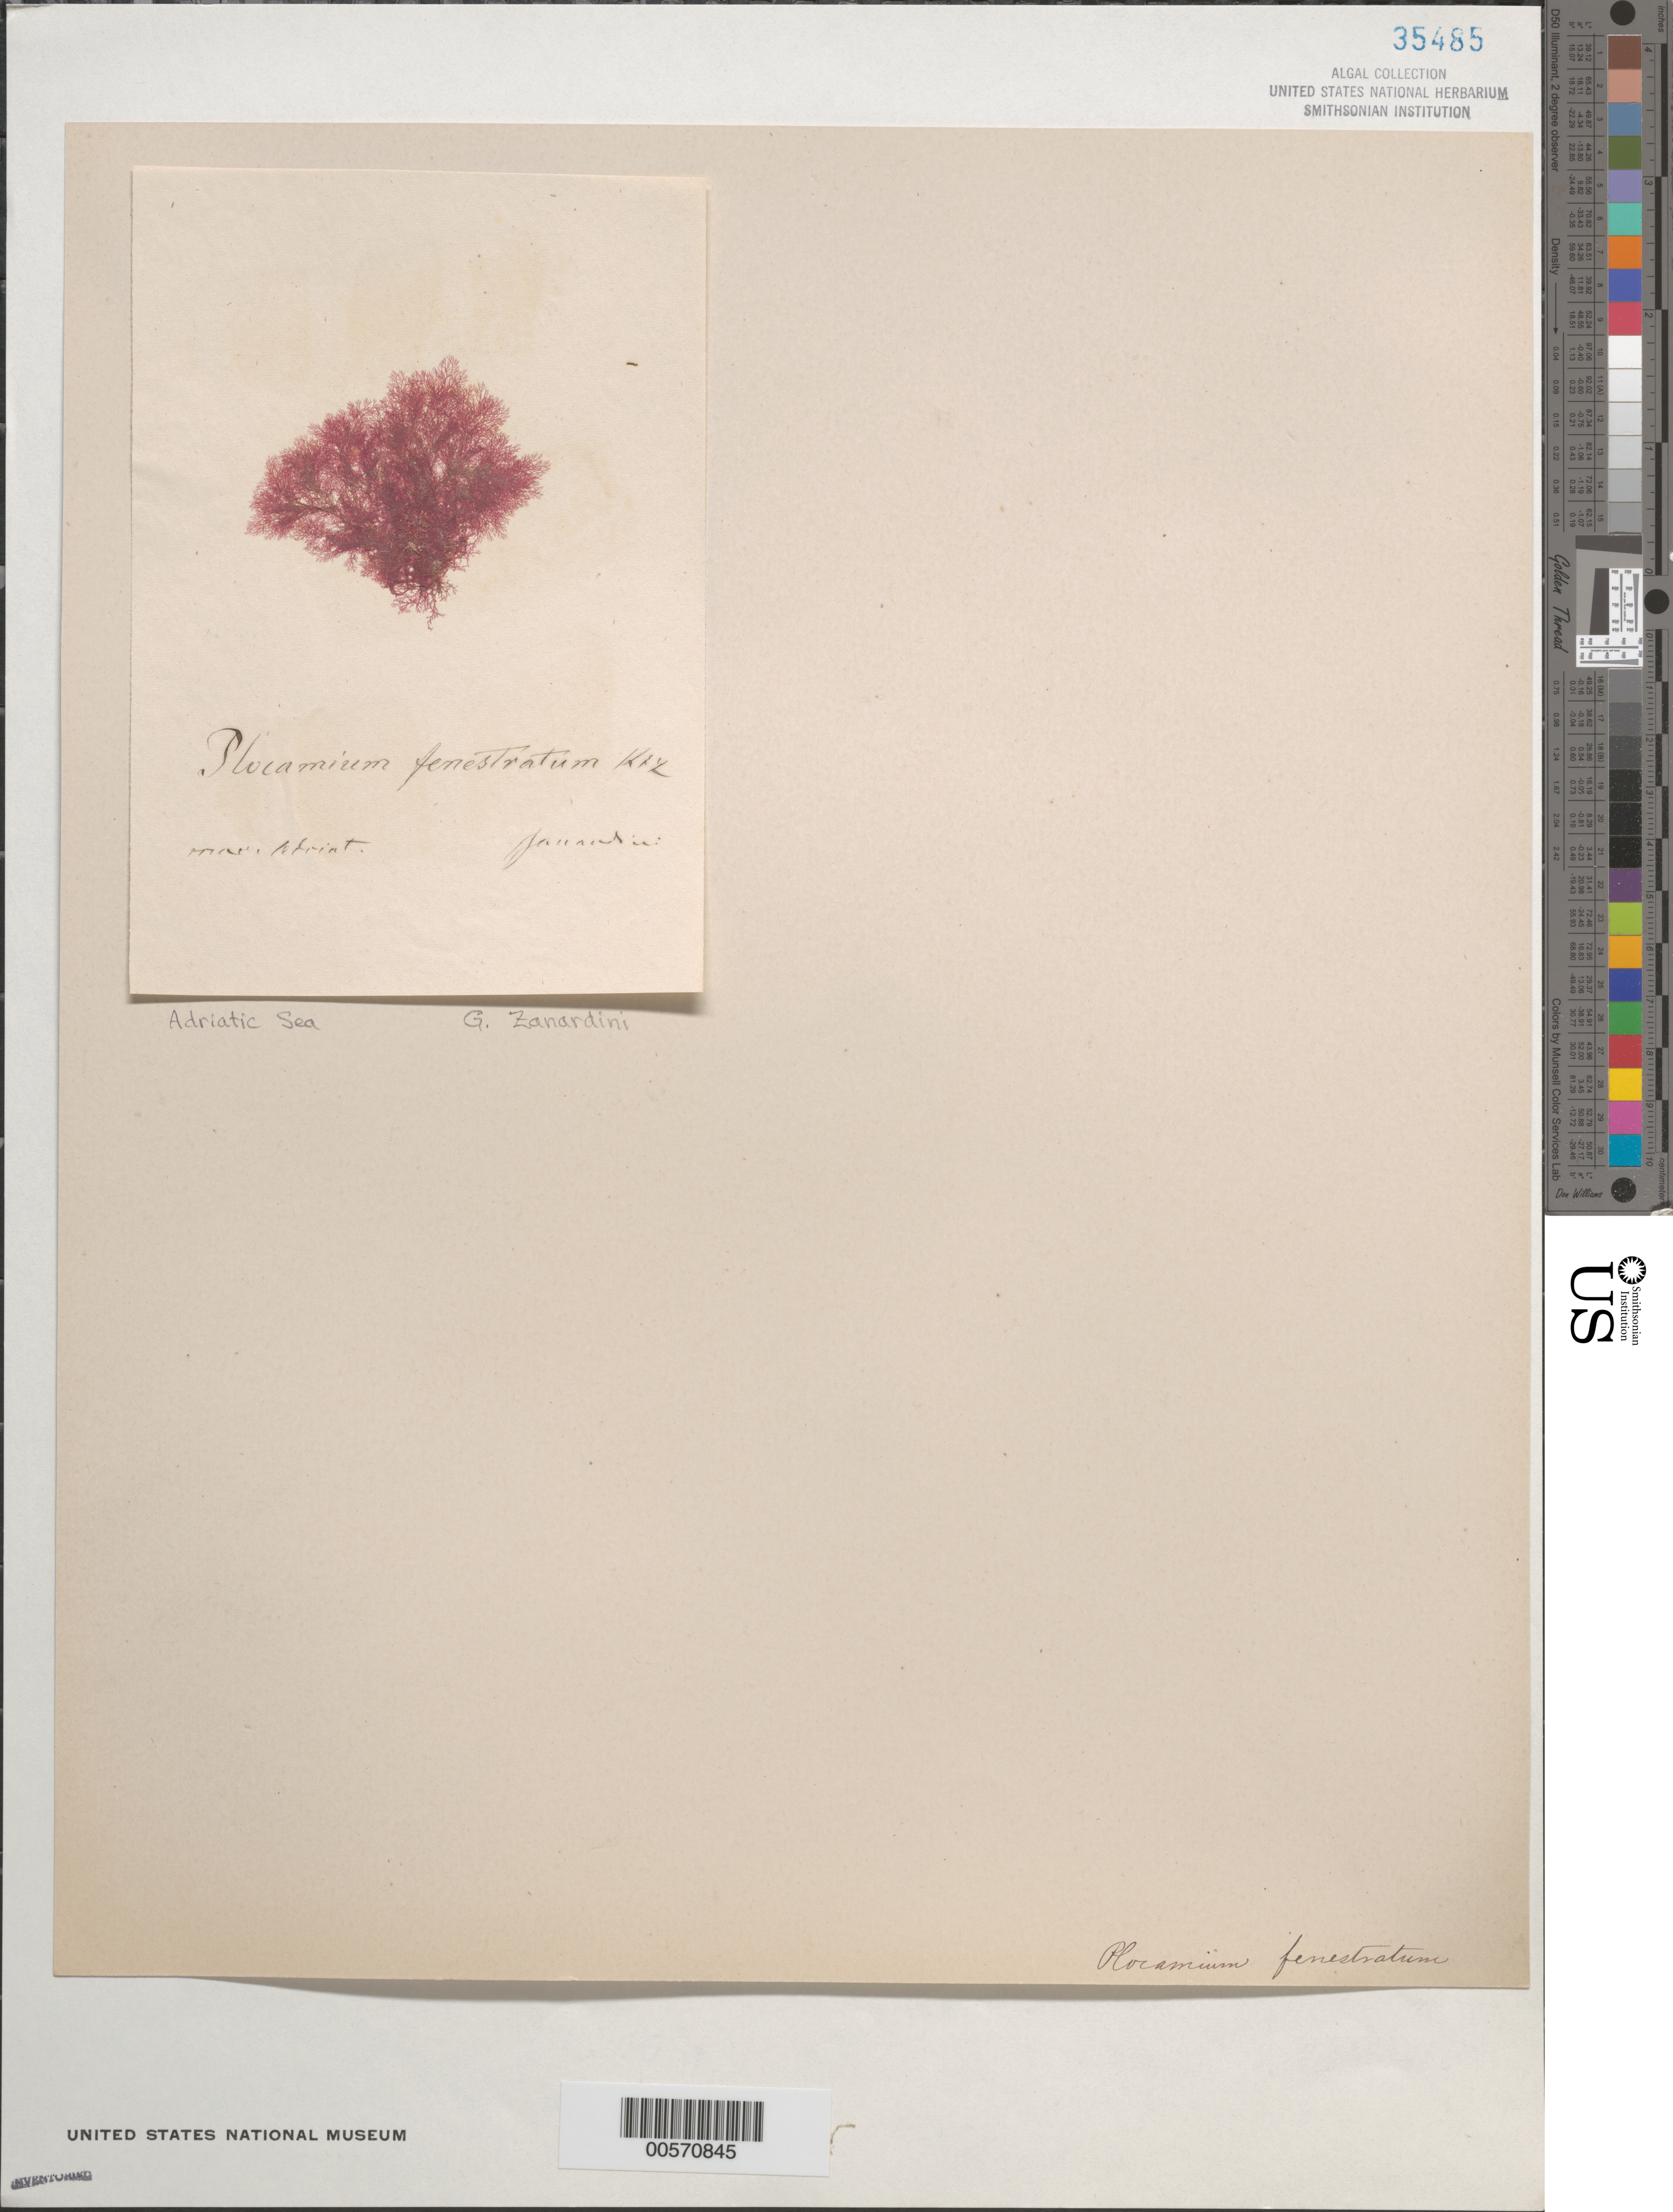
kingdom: Plantae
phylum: Rhodophyta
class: Florideophyceae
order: Plocamiales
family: Plocamiaceae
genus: Plocamium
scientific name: Plocamium fenestratum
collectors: G. Zanardini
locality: Adriatic sea (mar. adriat.)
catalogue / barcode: US 35485